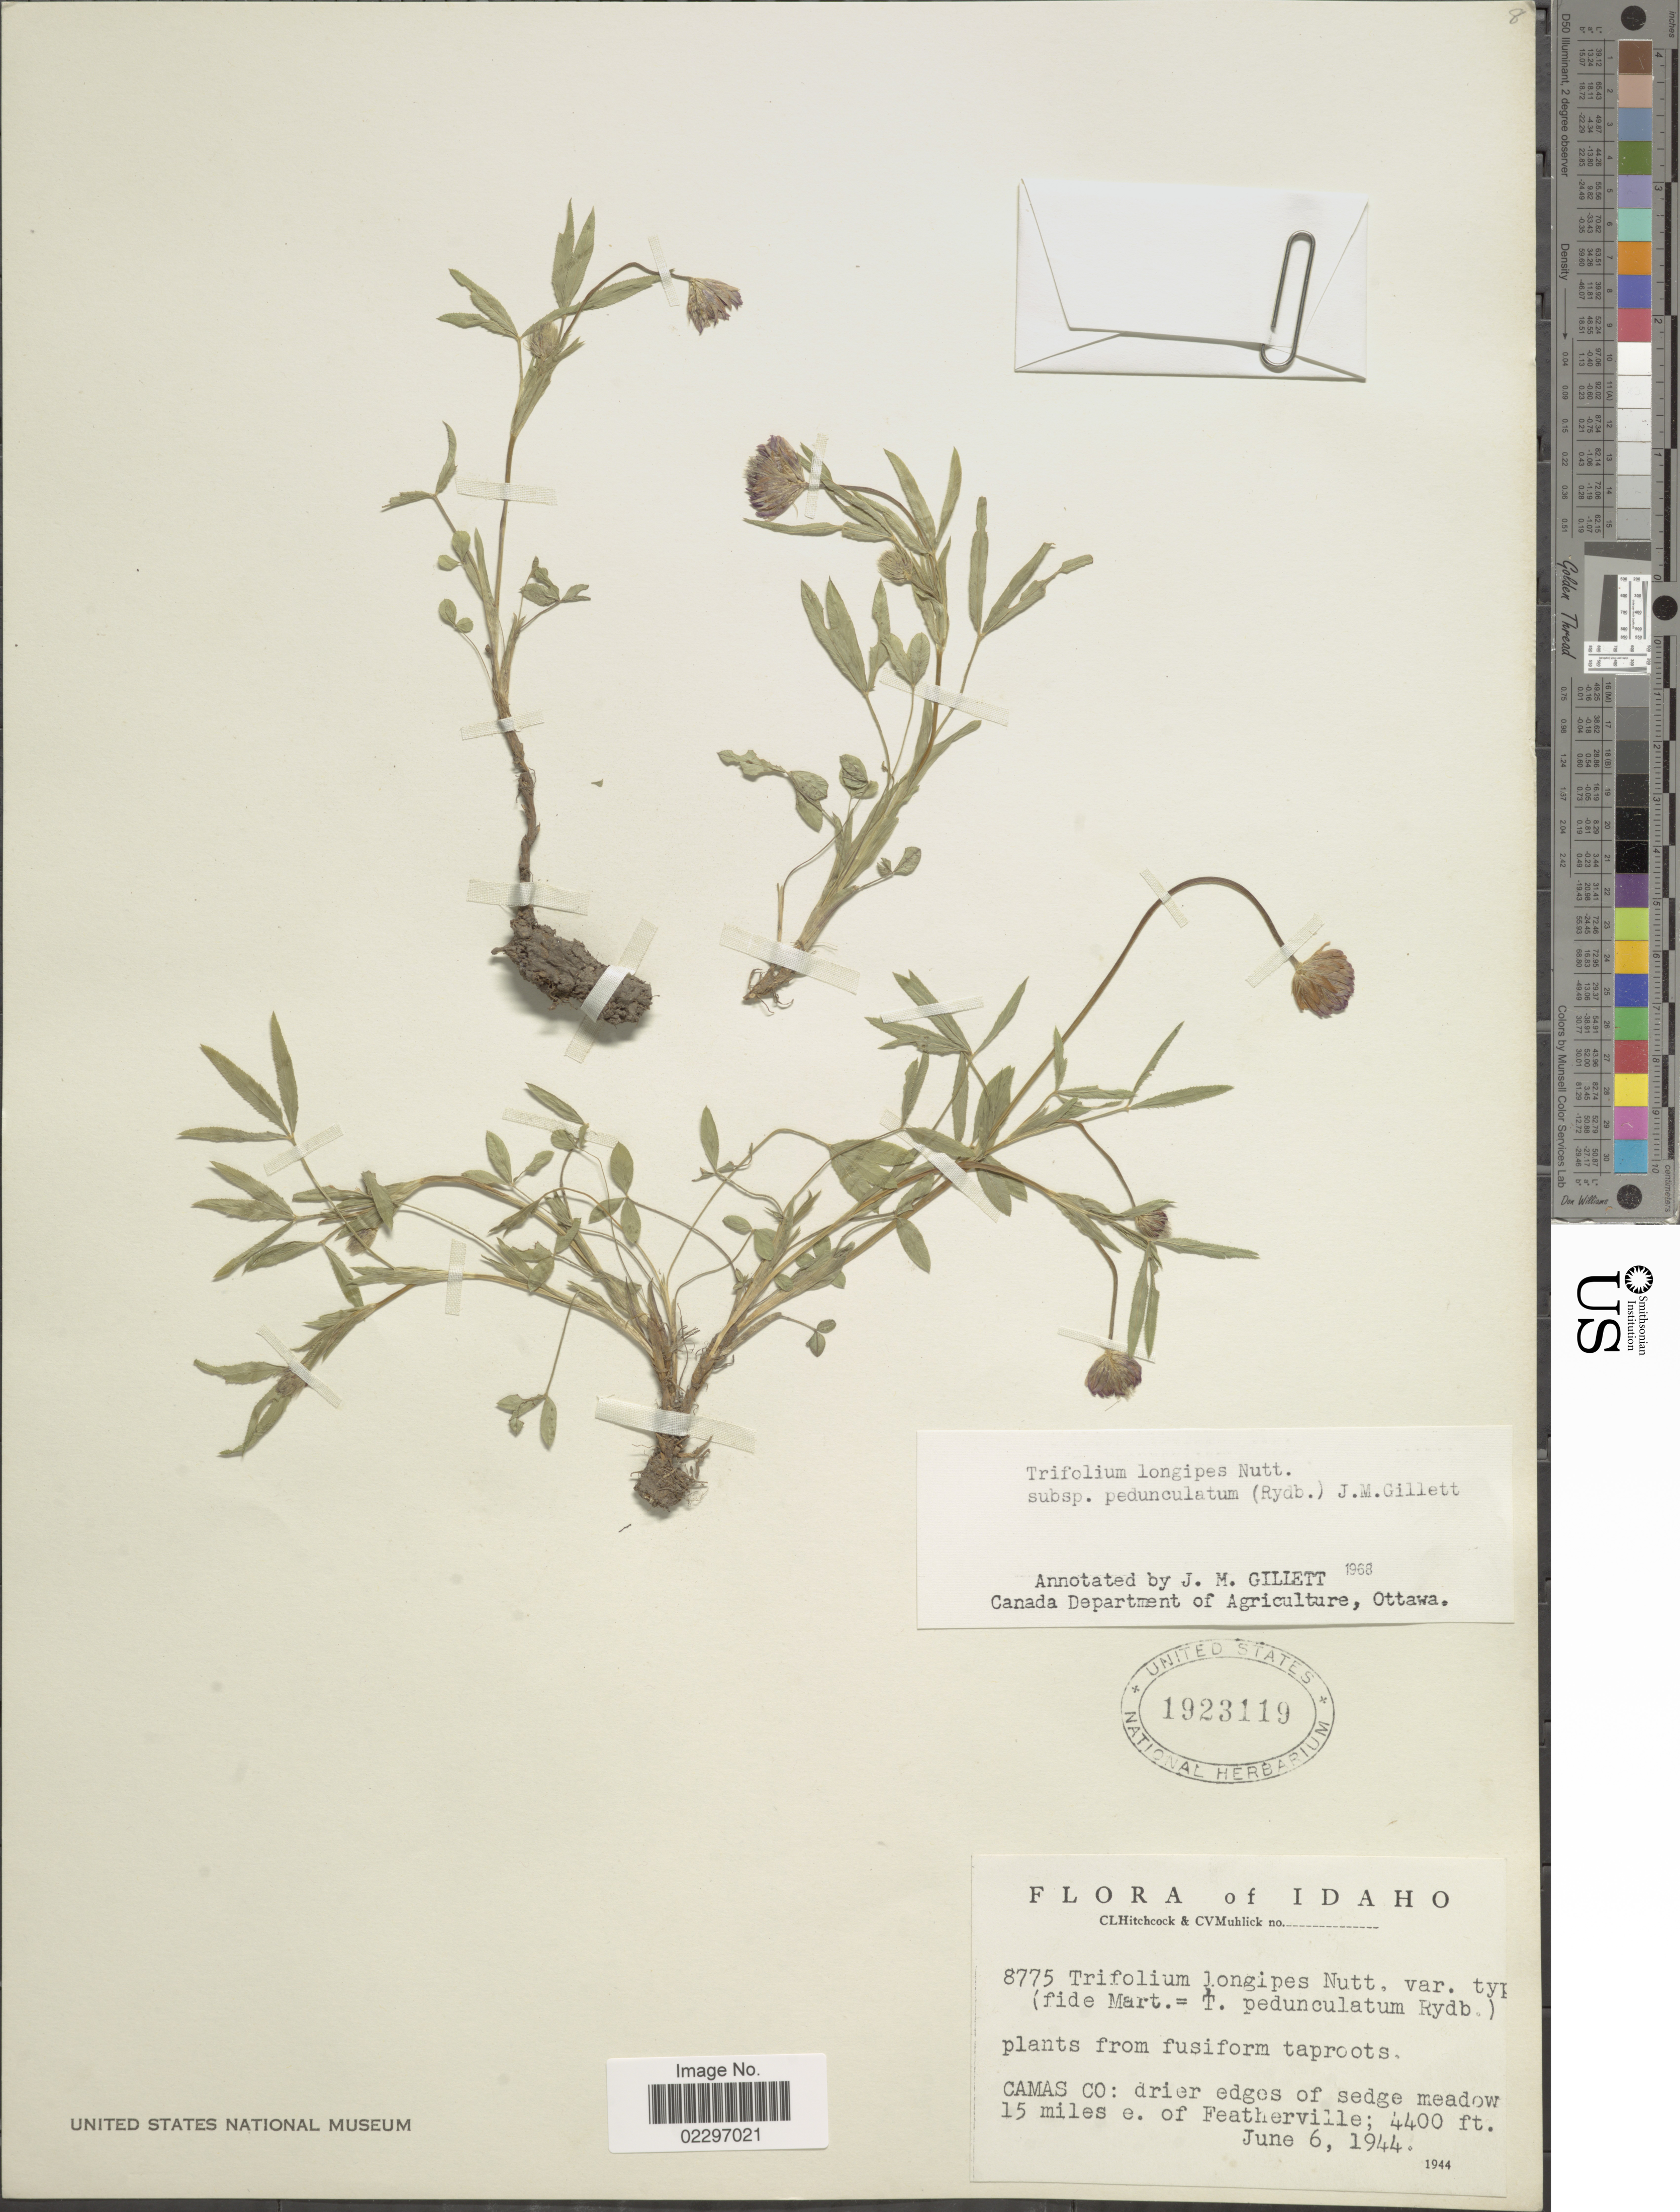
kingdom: Plantae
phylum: Tracheophyta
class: Magnoliopsida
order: Fabales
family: Fabaceae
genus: Trifolium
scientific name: Trifolium longipes subsp. pedunculatum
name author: (Rydb.) J.M. Gillett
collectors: C. L. Hitchcock & C. V. Muhlick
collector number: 8775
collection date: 1944-06-06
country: United States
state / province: Idaho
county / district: Camas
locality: Camas Co: drier edges of sedge meadow 15 miles e. of Featherville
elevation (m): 1341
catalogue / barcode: US 1923119